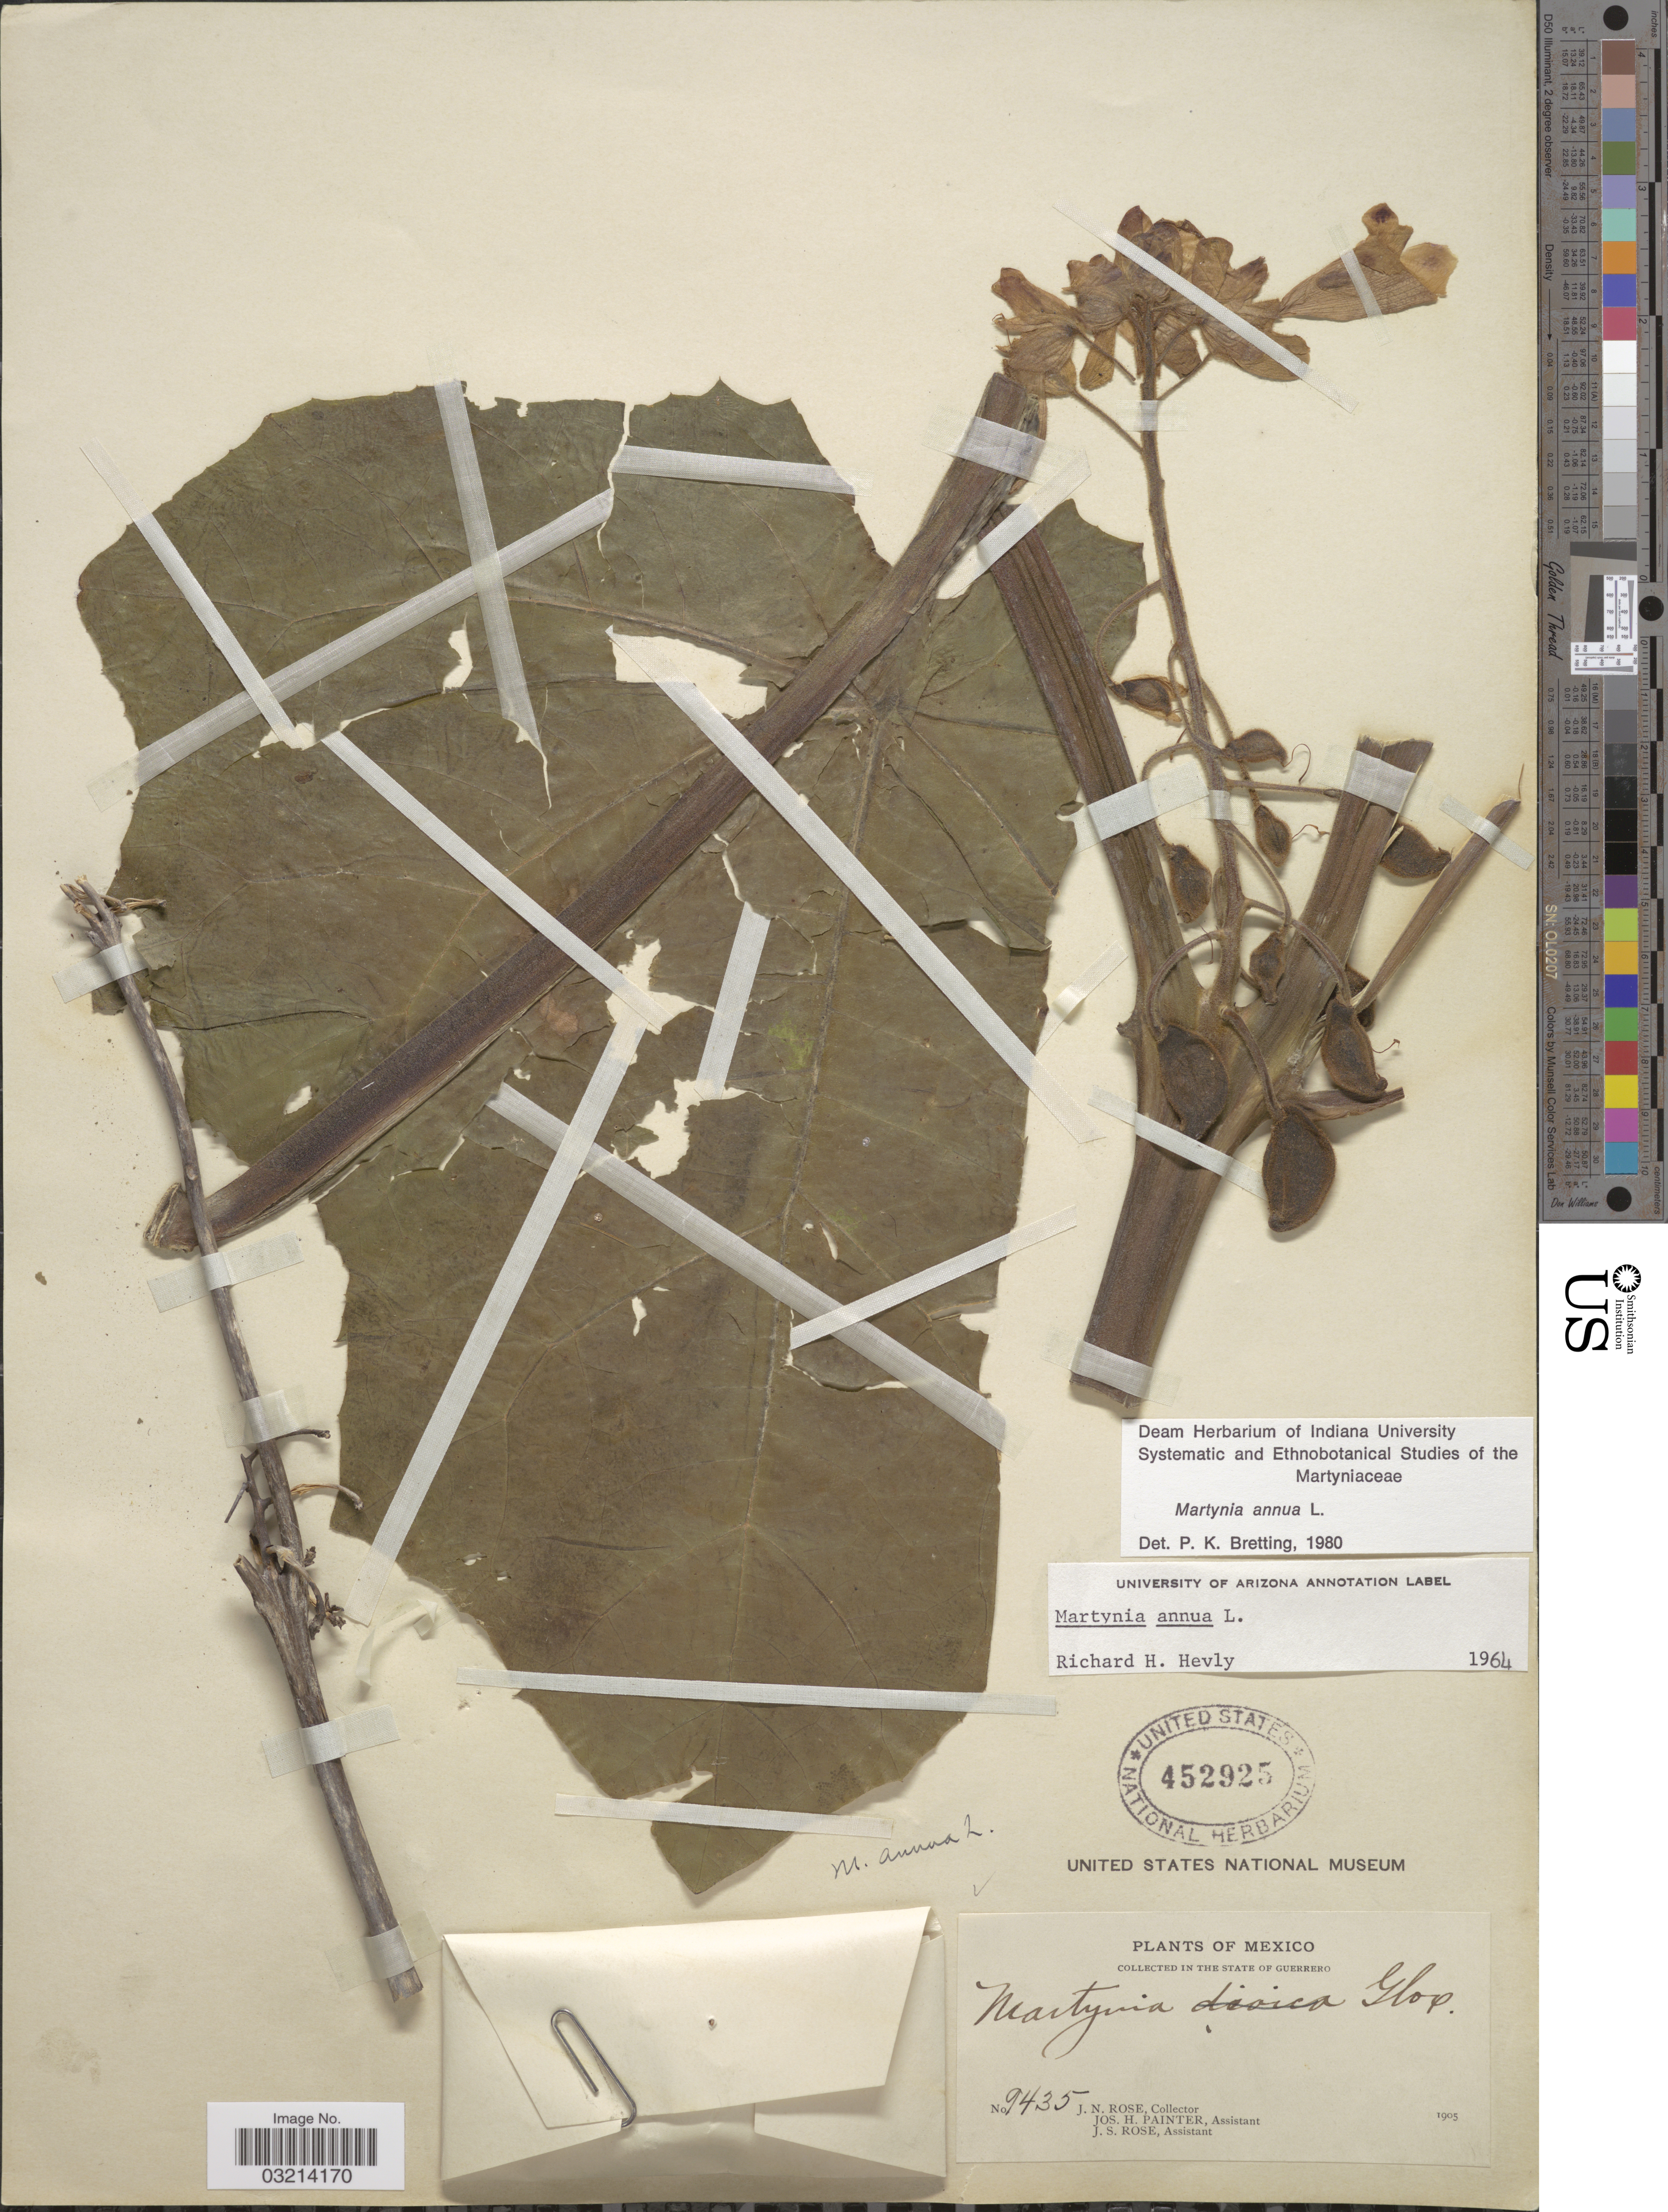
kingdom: Plantae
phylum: Tracheophyta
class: Magnoliopsida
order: Lamiales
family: Martyniaceae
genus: Martynia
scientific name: Martynia annua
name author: L.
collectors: J. N. Rose, J. H. Painter & J. S. Rose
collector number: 9435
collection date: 1905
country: Mexico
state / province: Guerrero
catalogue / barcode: US 452925